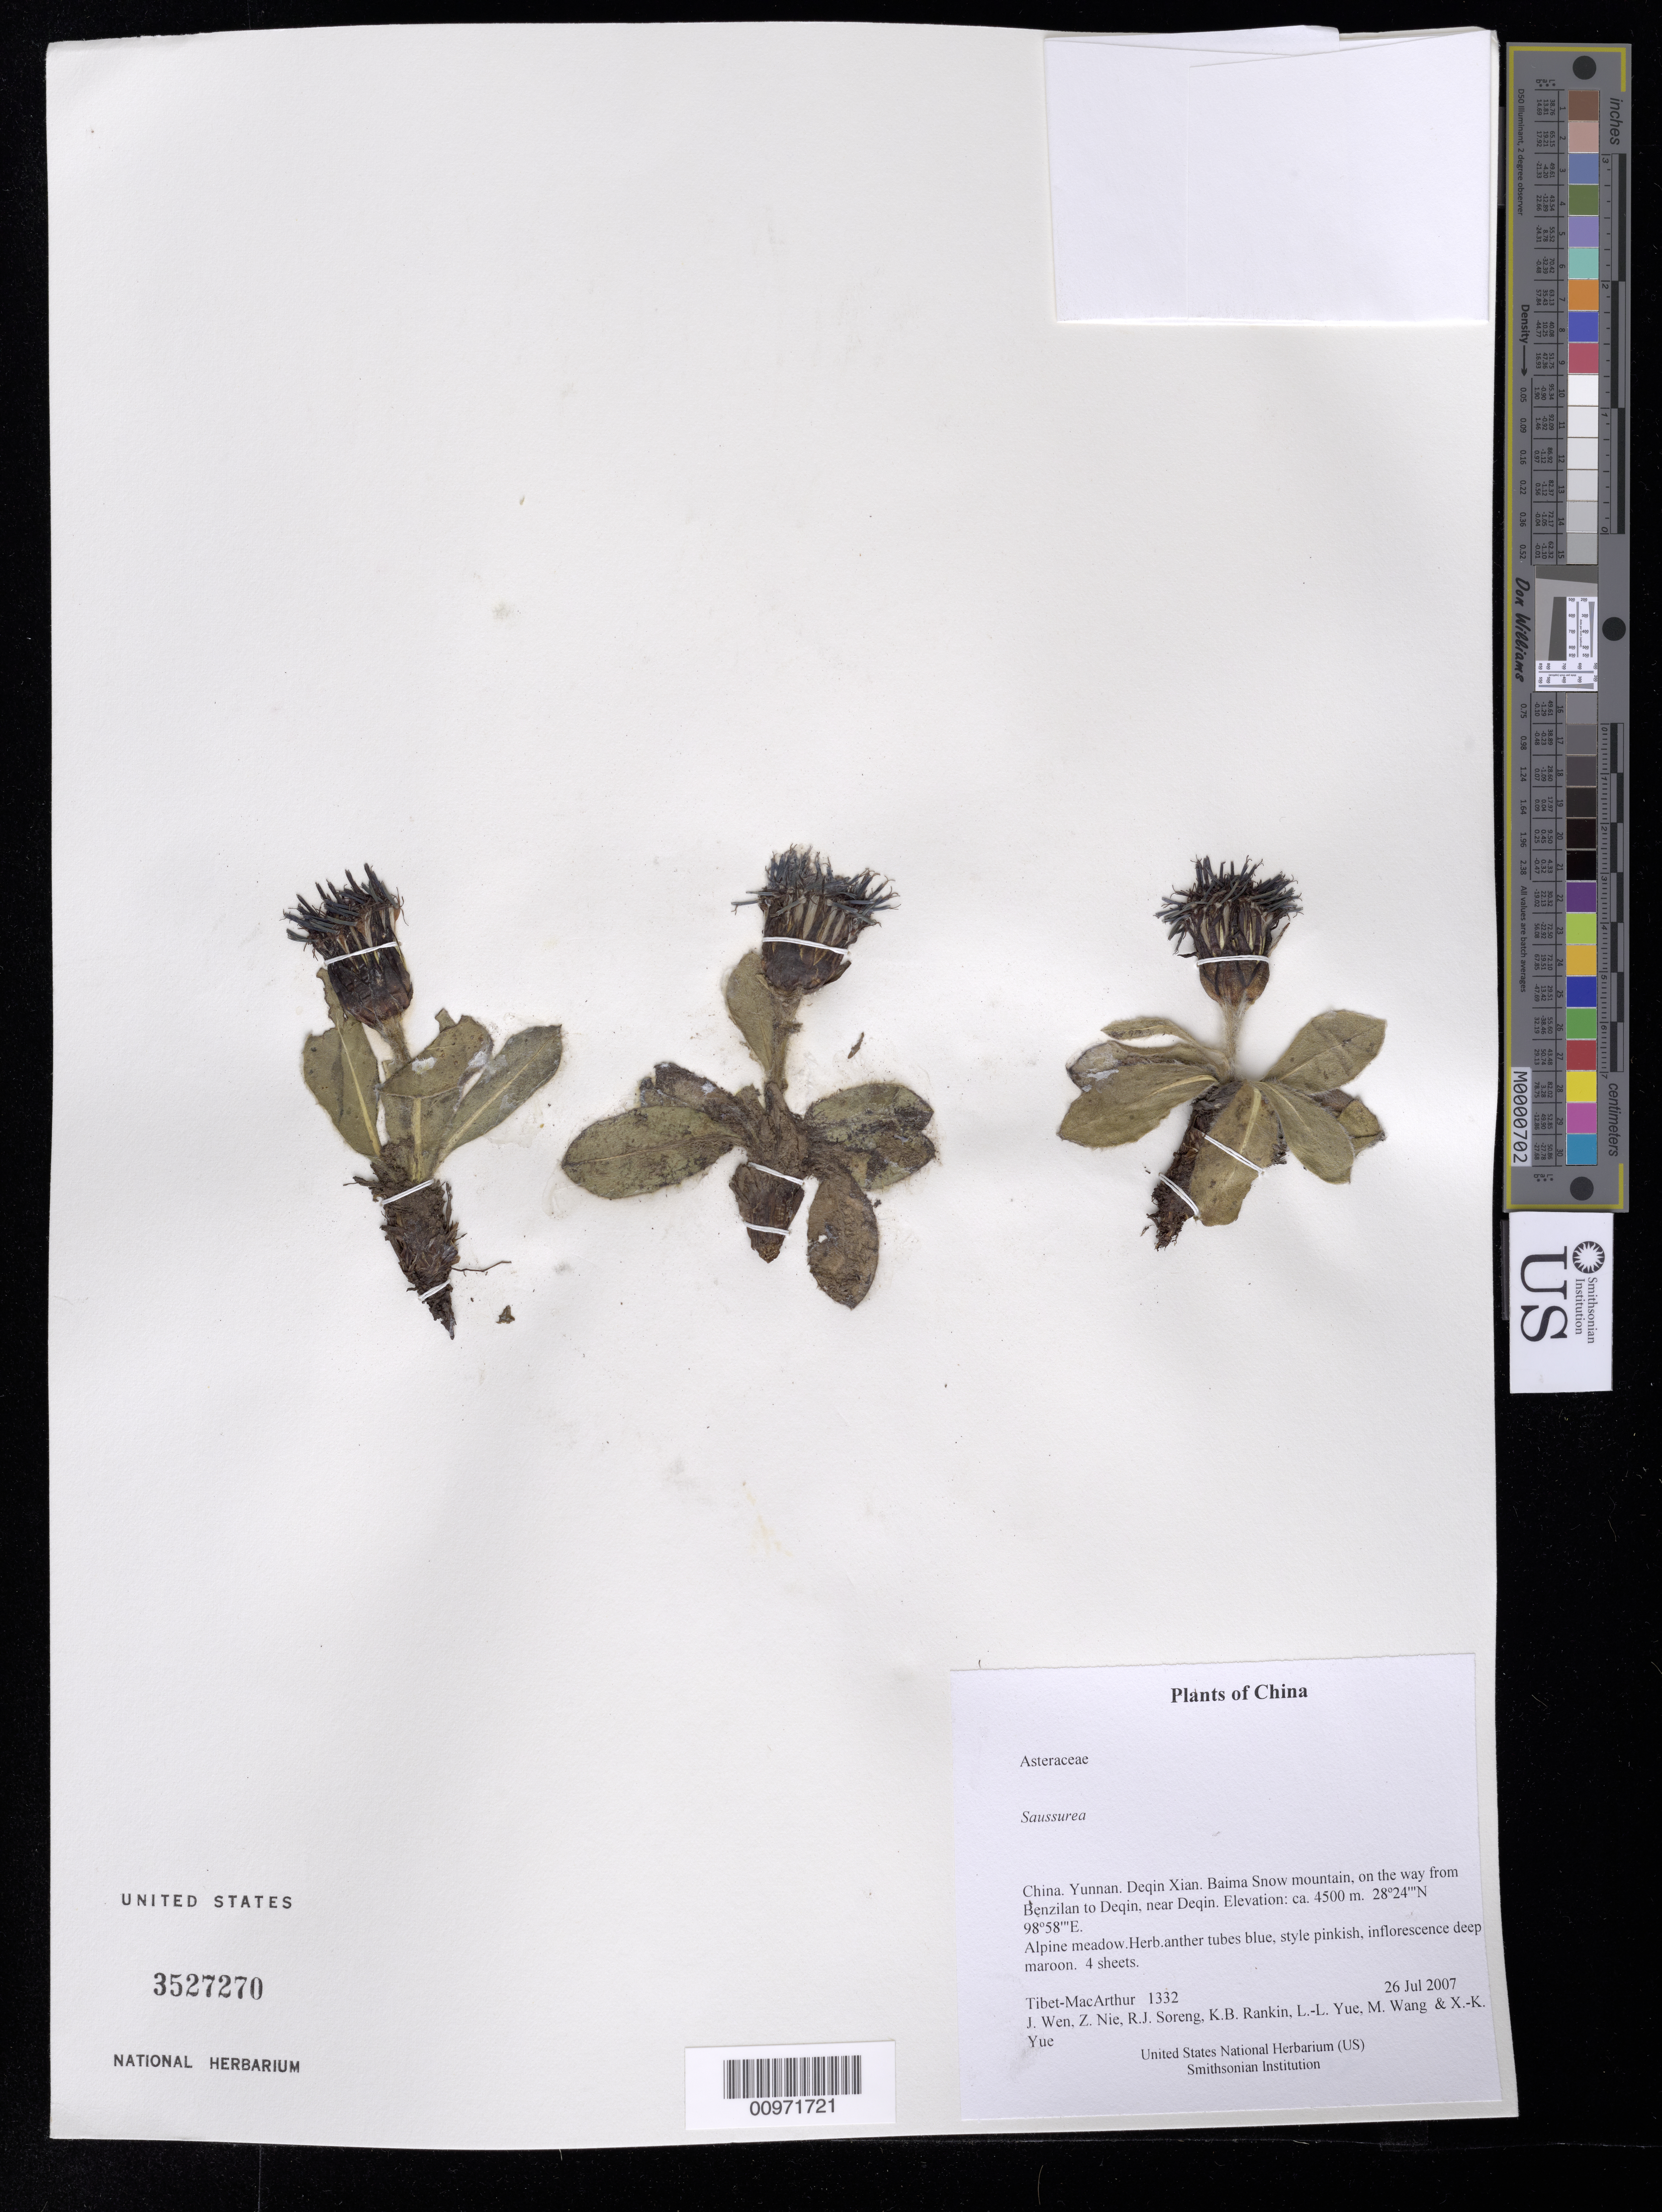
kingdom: Plantae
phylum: Tracheophyta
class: Magnoliopsida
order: Asterales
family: Asteraceae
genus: Saussurea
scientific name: Saussurea sp.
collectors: Tibet-MacArthur, J. Wen, Z. Nie, R. J. Soreng, K. Rankin, L. Yue, M. Wang & X. Yue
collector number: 1332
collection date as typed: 26 Jul 2007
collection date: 2007-07-26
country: China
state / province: Yunnan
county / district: Deqin Xian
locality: Baima Snow mountain, on the way from Benzilan to Deqin, near Deqin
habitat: Alpine meadow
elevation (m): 4500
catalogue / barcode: US 3527270